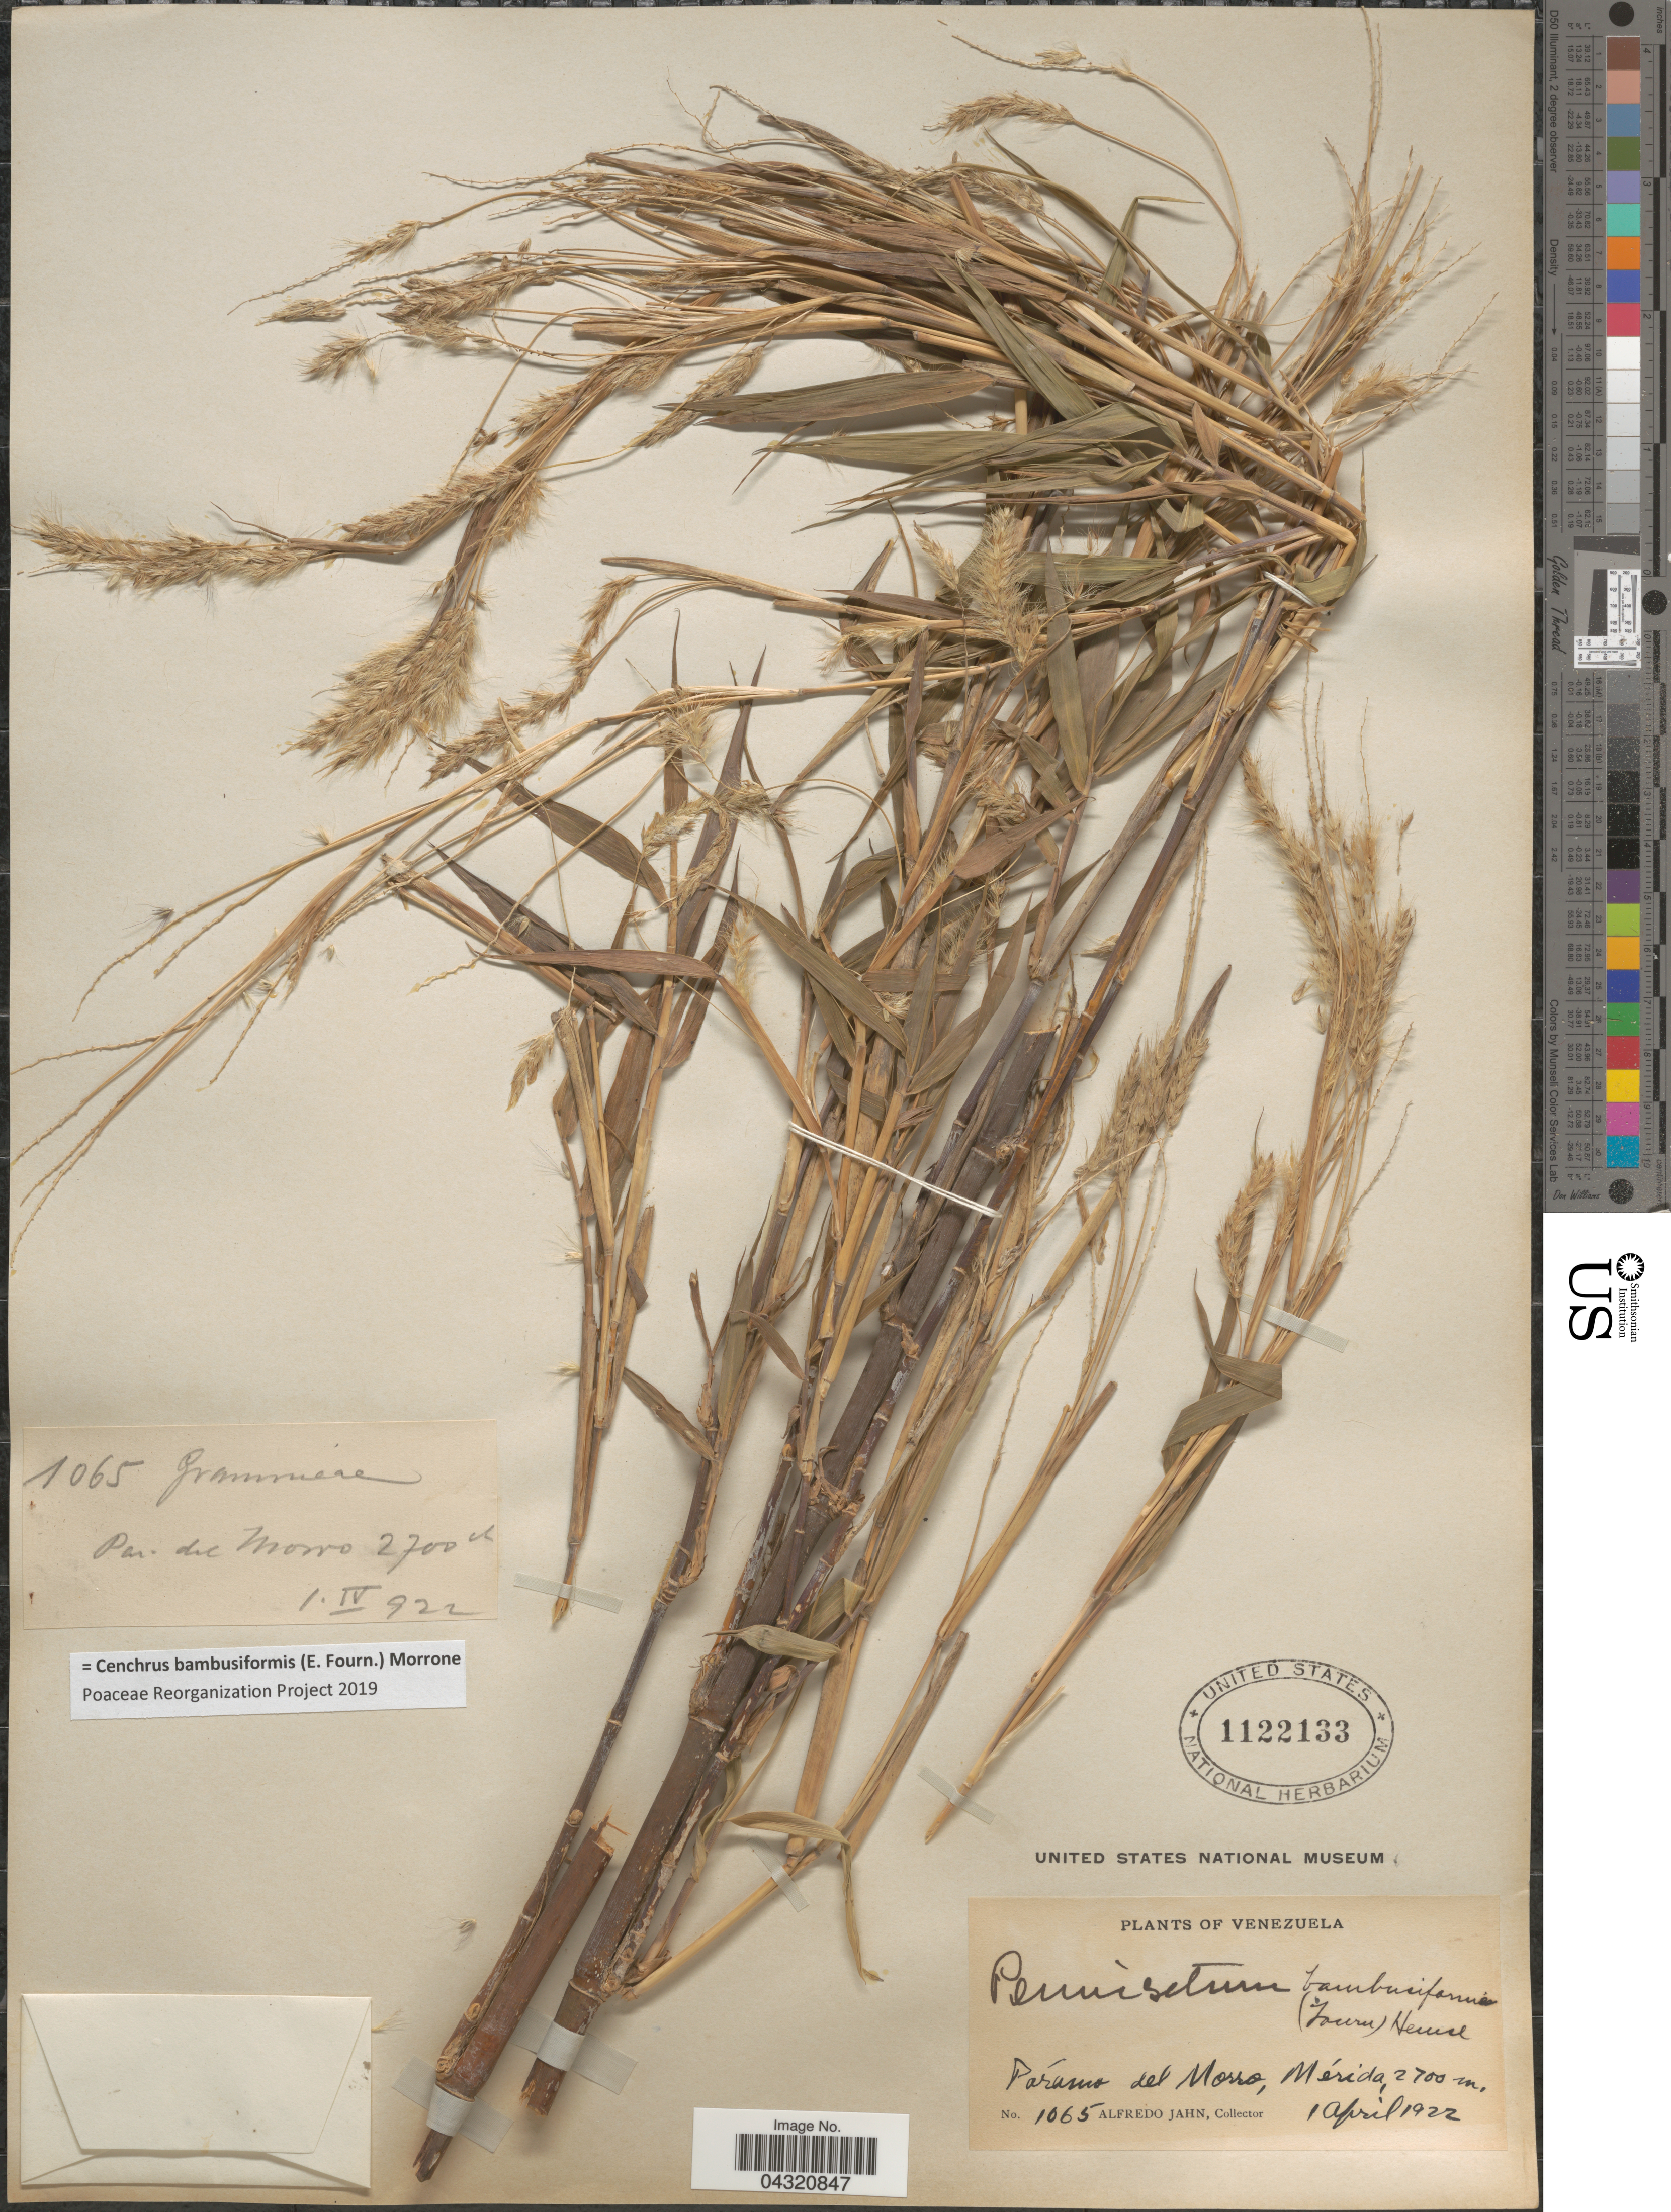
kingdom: Plantae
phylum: Tracheophyta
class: Liliopsida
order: Poales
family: Poaceae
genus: Cenchrus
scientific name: Cenchrus bambusiformis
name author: (E. Fourn.) Morrone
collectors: A. Jahn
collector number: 1065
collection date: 1922-04-01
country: Venezuela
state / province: Merida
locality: Parámo del Morro.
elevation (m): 2700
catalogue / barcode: US 1122133